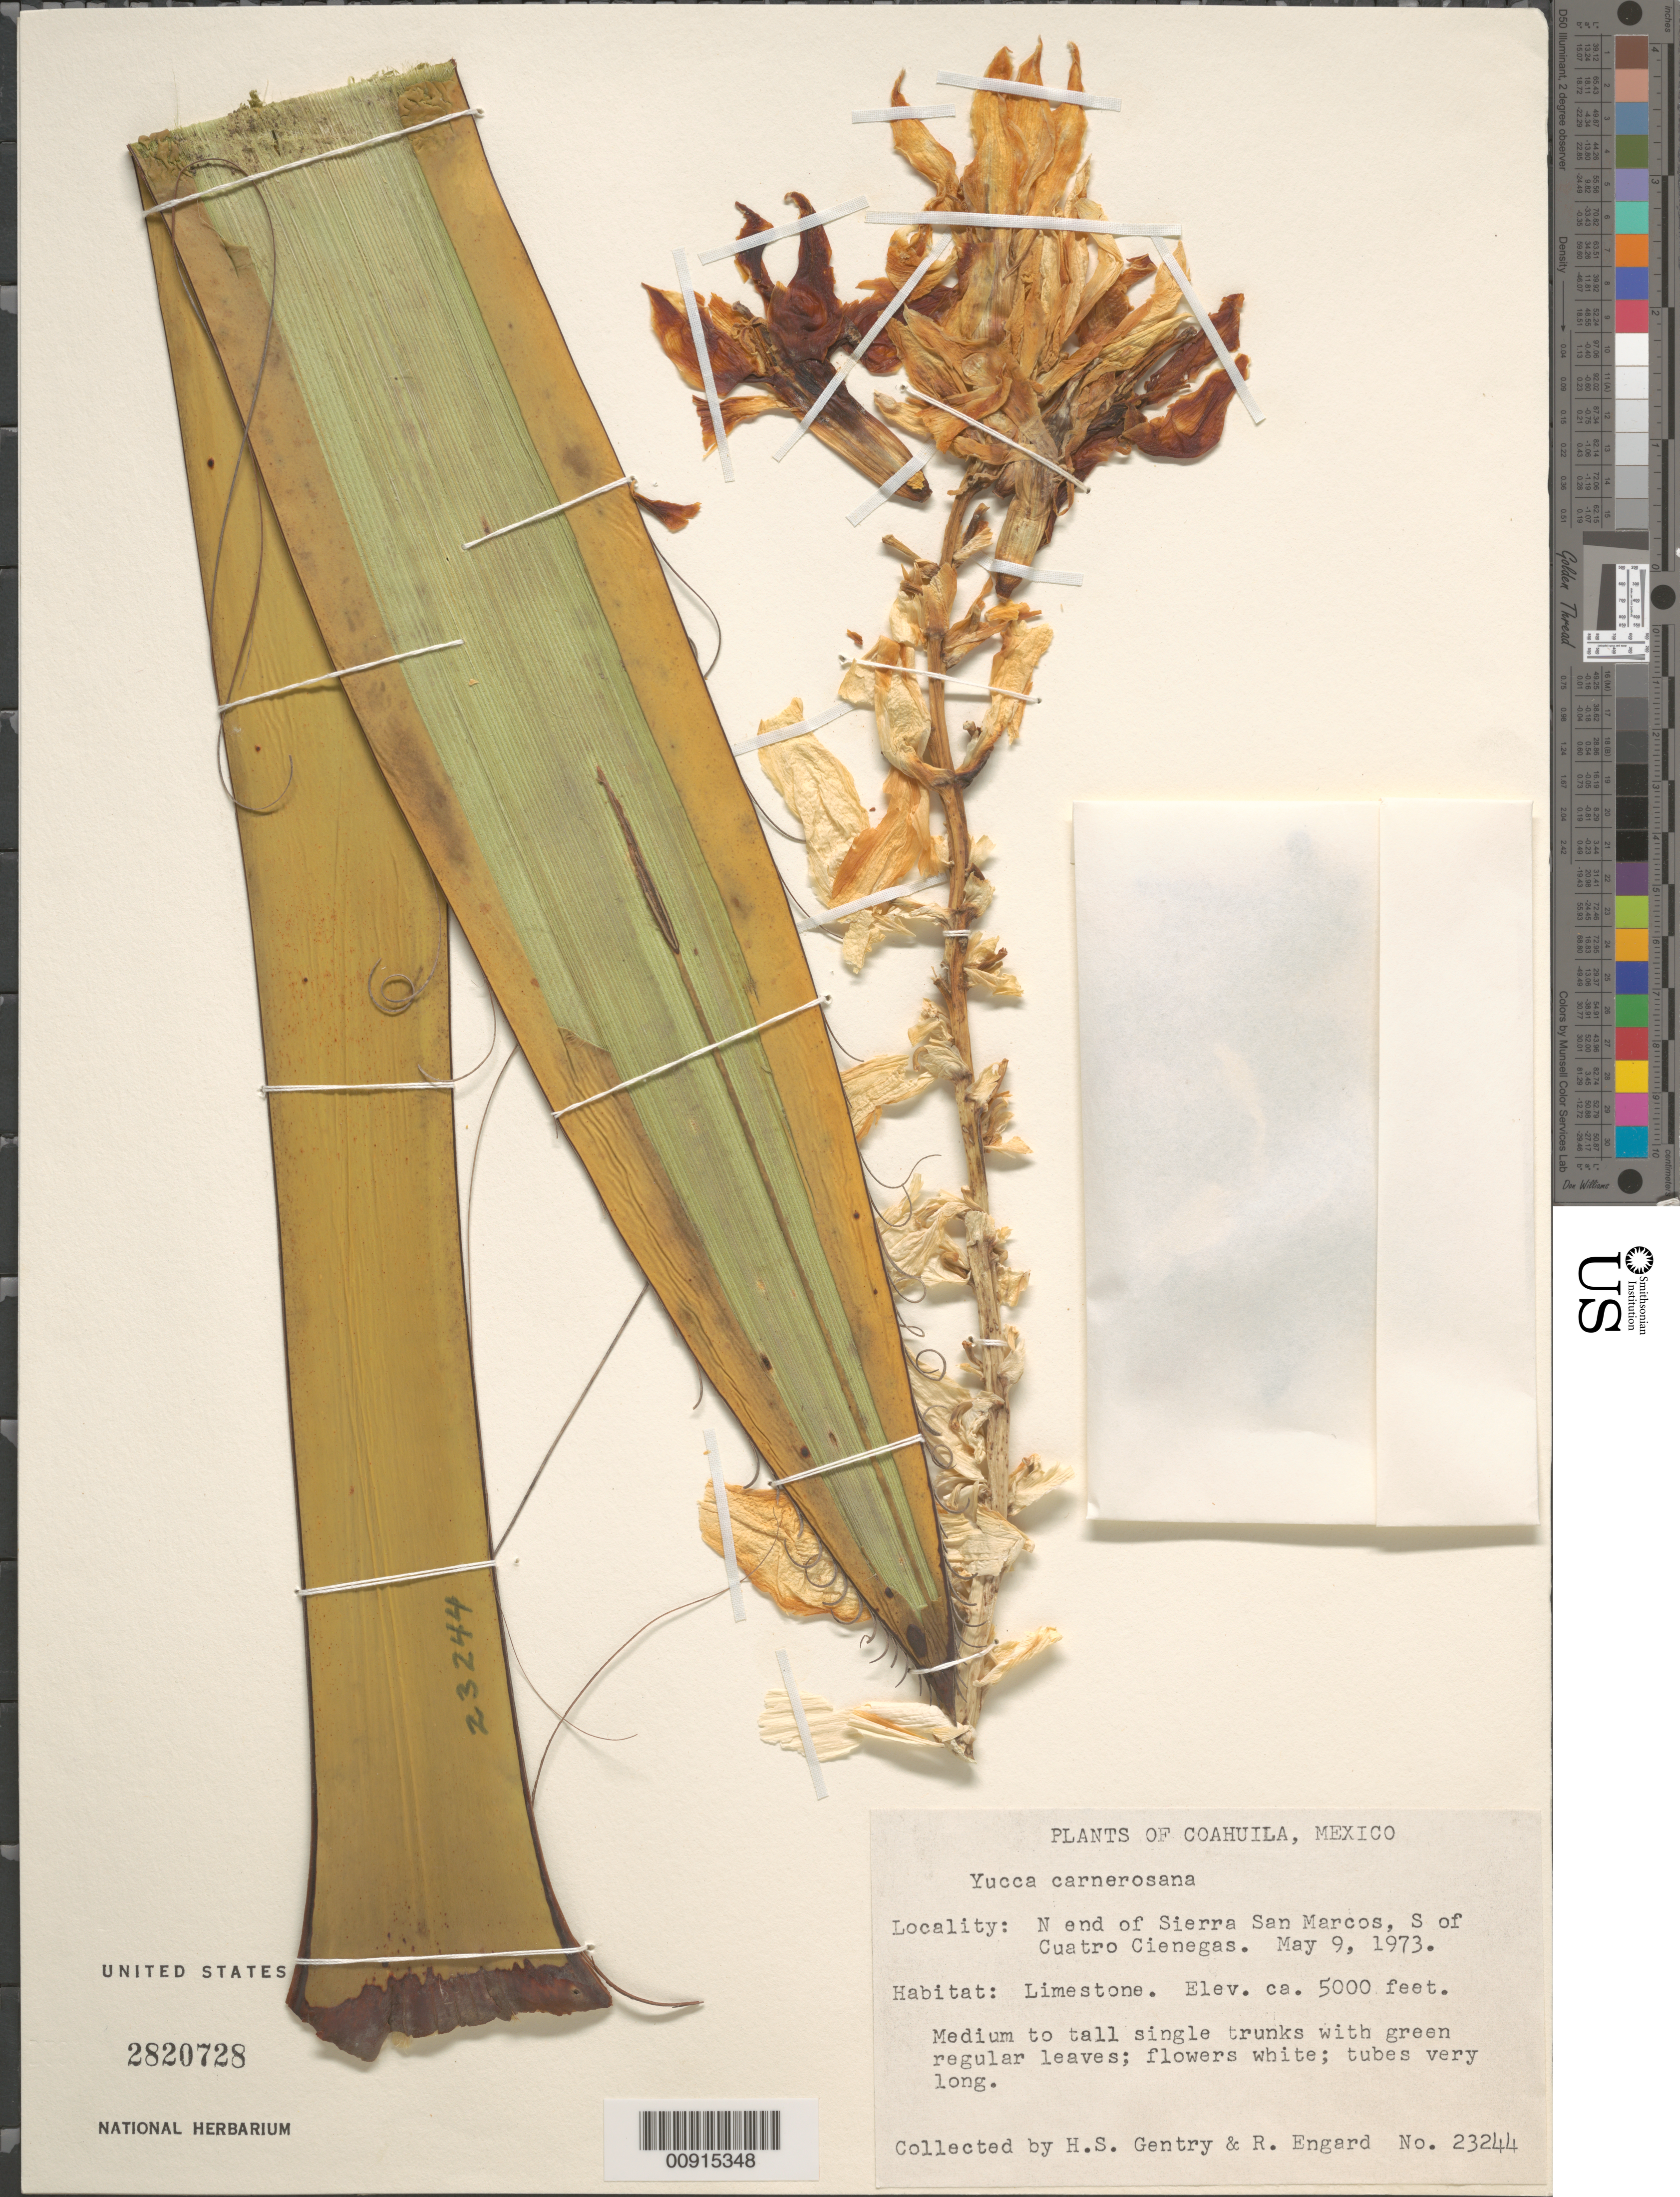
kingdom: Plantae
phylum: Tracheophyta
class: Liliopsida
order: Asparagales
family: Asparagaceae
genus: Yucca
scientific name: Yucca carnerosana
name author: (Trel.) McKelvey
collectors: H. S. Gentry & R. Engard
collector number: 23244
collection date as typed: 09 May 1973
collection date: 1973-05-09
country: Mexico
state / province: Coahuila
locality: N end of Sierra San Marcos, S of Cuatro Ciénegas, Coahuila.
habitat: Limestone.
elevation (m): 1524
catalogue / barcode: US 2820728